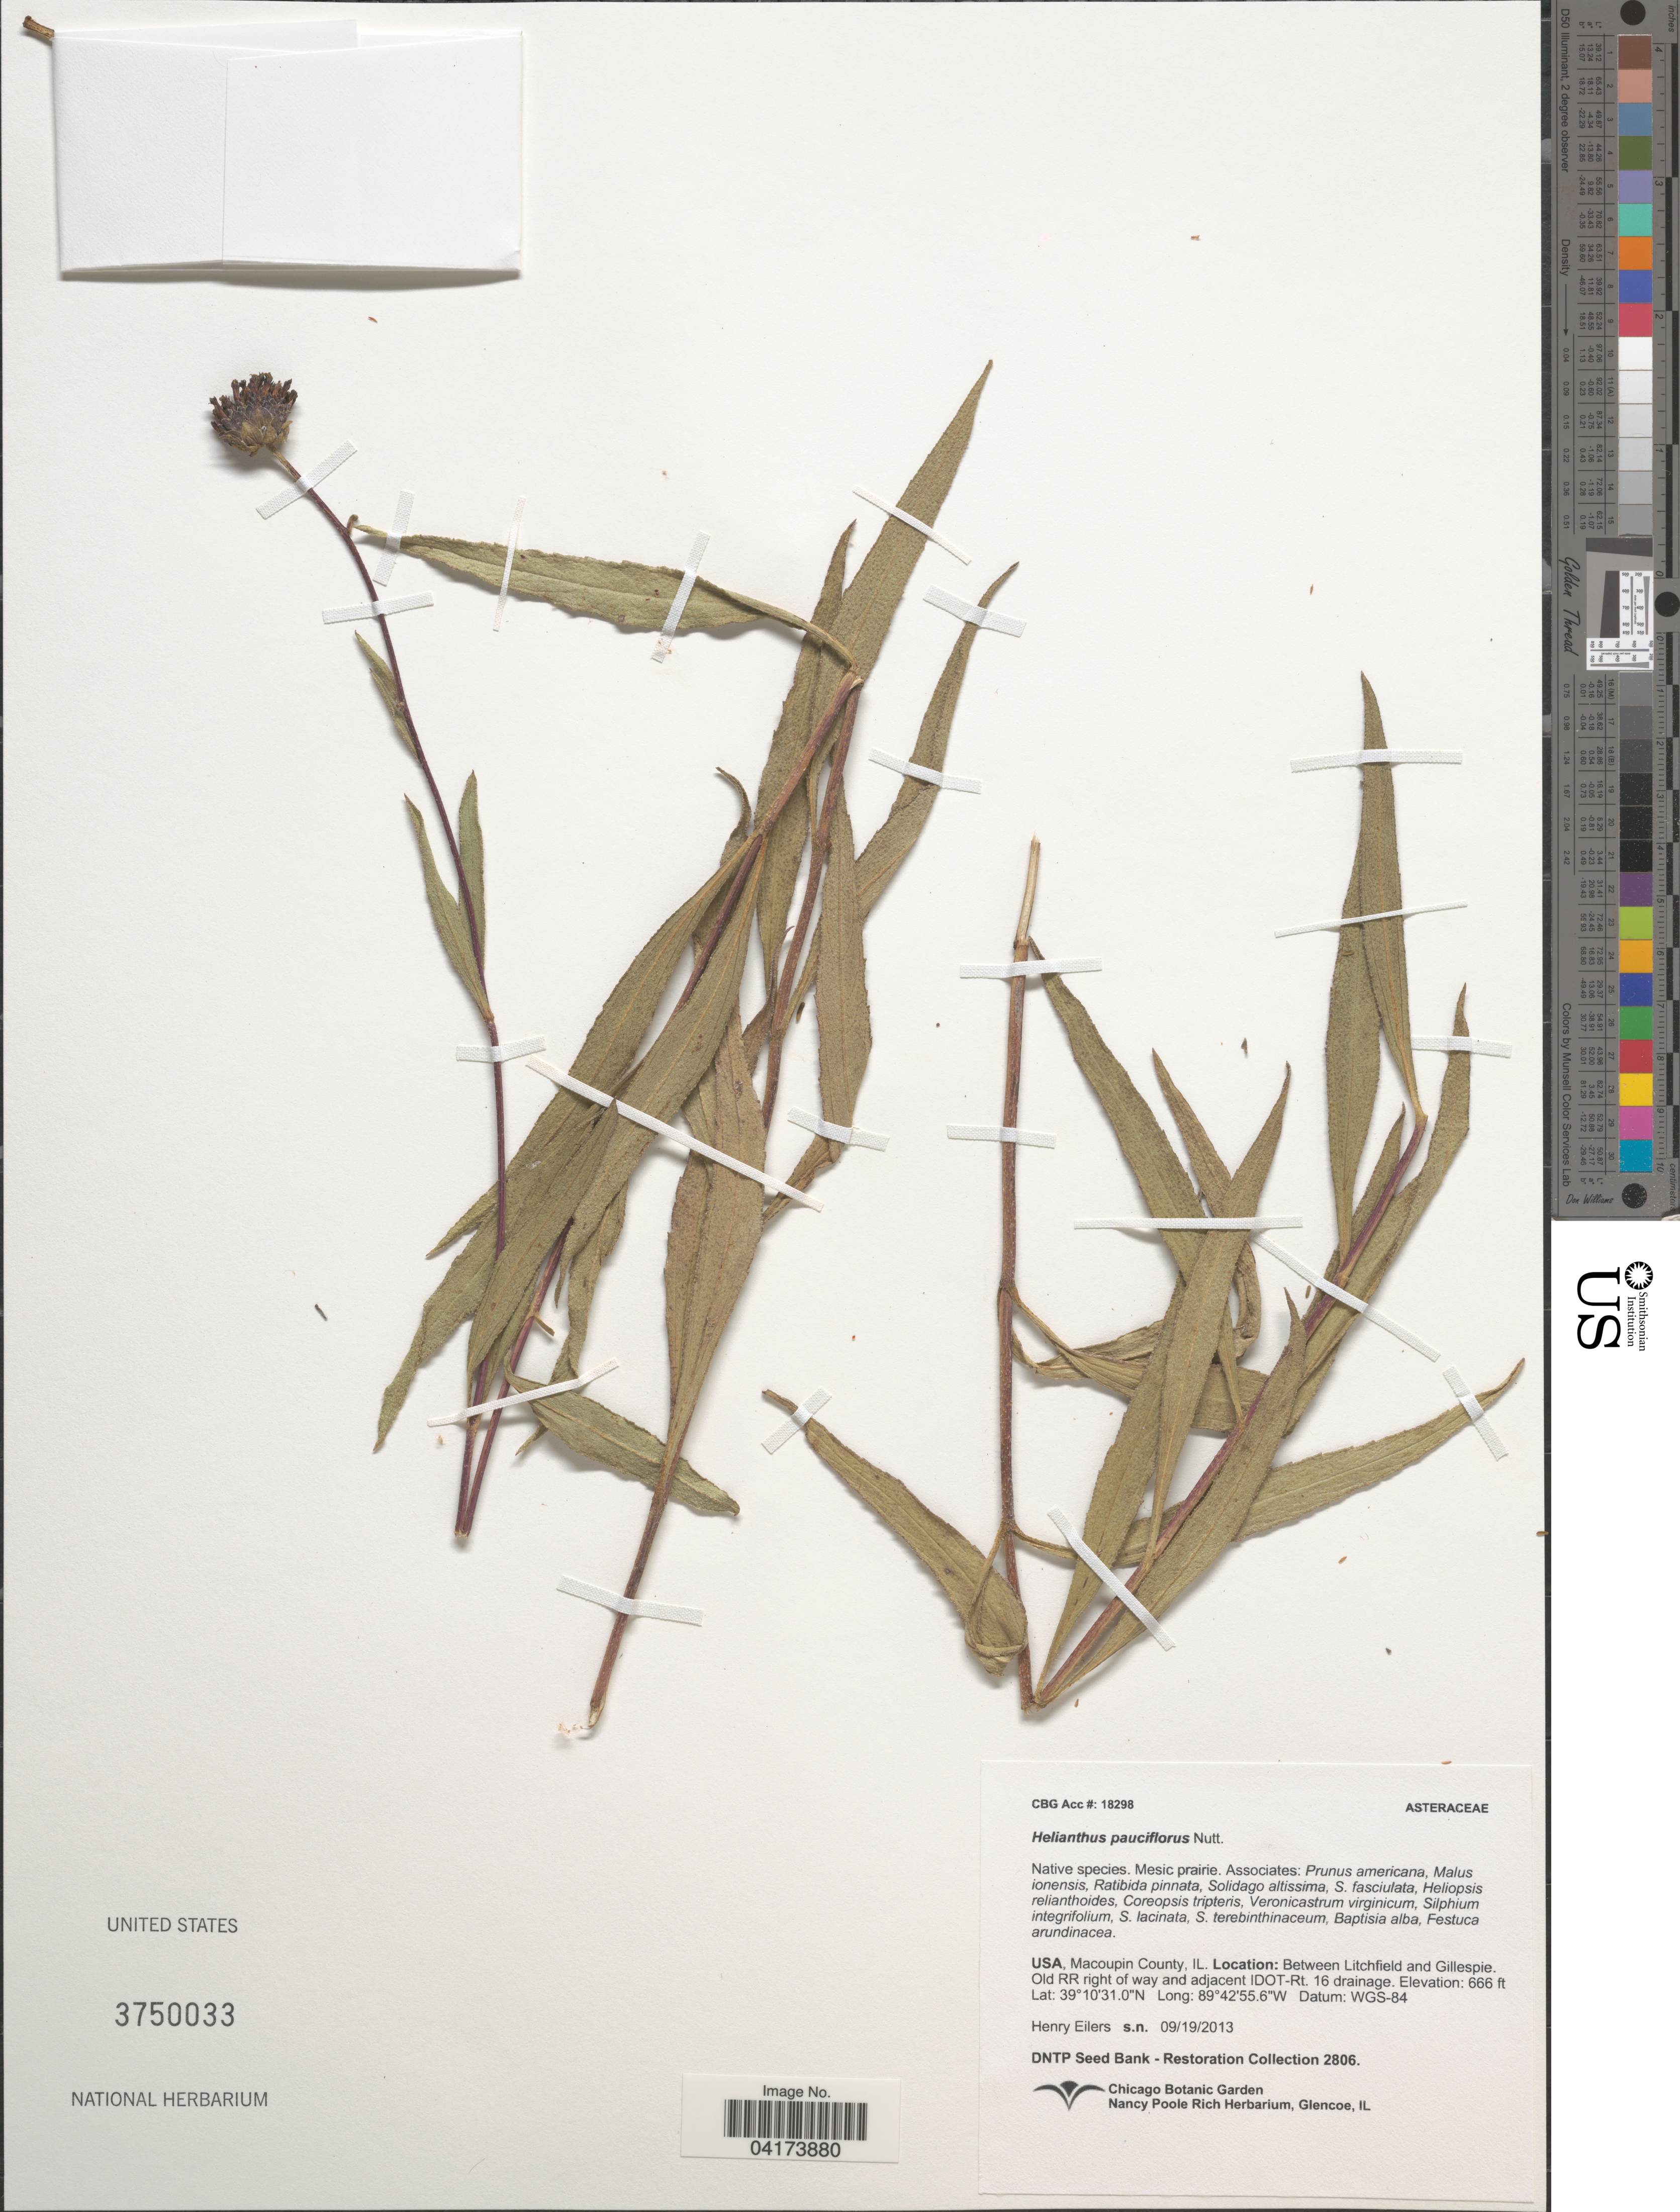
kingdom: Plantae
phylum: Tracheophyta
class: Magnoliopsida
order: Asterales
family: Asteraceae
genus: Helianthus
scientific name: Helianthus pauciflorus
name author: Nutt.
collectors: H. Eilers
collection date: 2013-09-19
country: United States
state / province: Illinois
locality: Macoupin County. Between Litchfield and Gillespie. Old RR right of way and adjacent IDOT-Rt. 16 drainage. Datum: WGS-84.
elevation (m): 203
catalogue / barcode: US 3750033